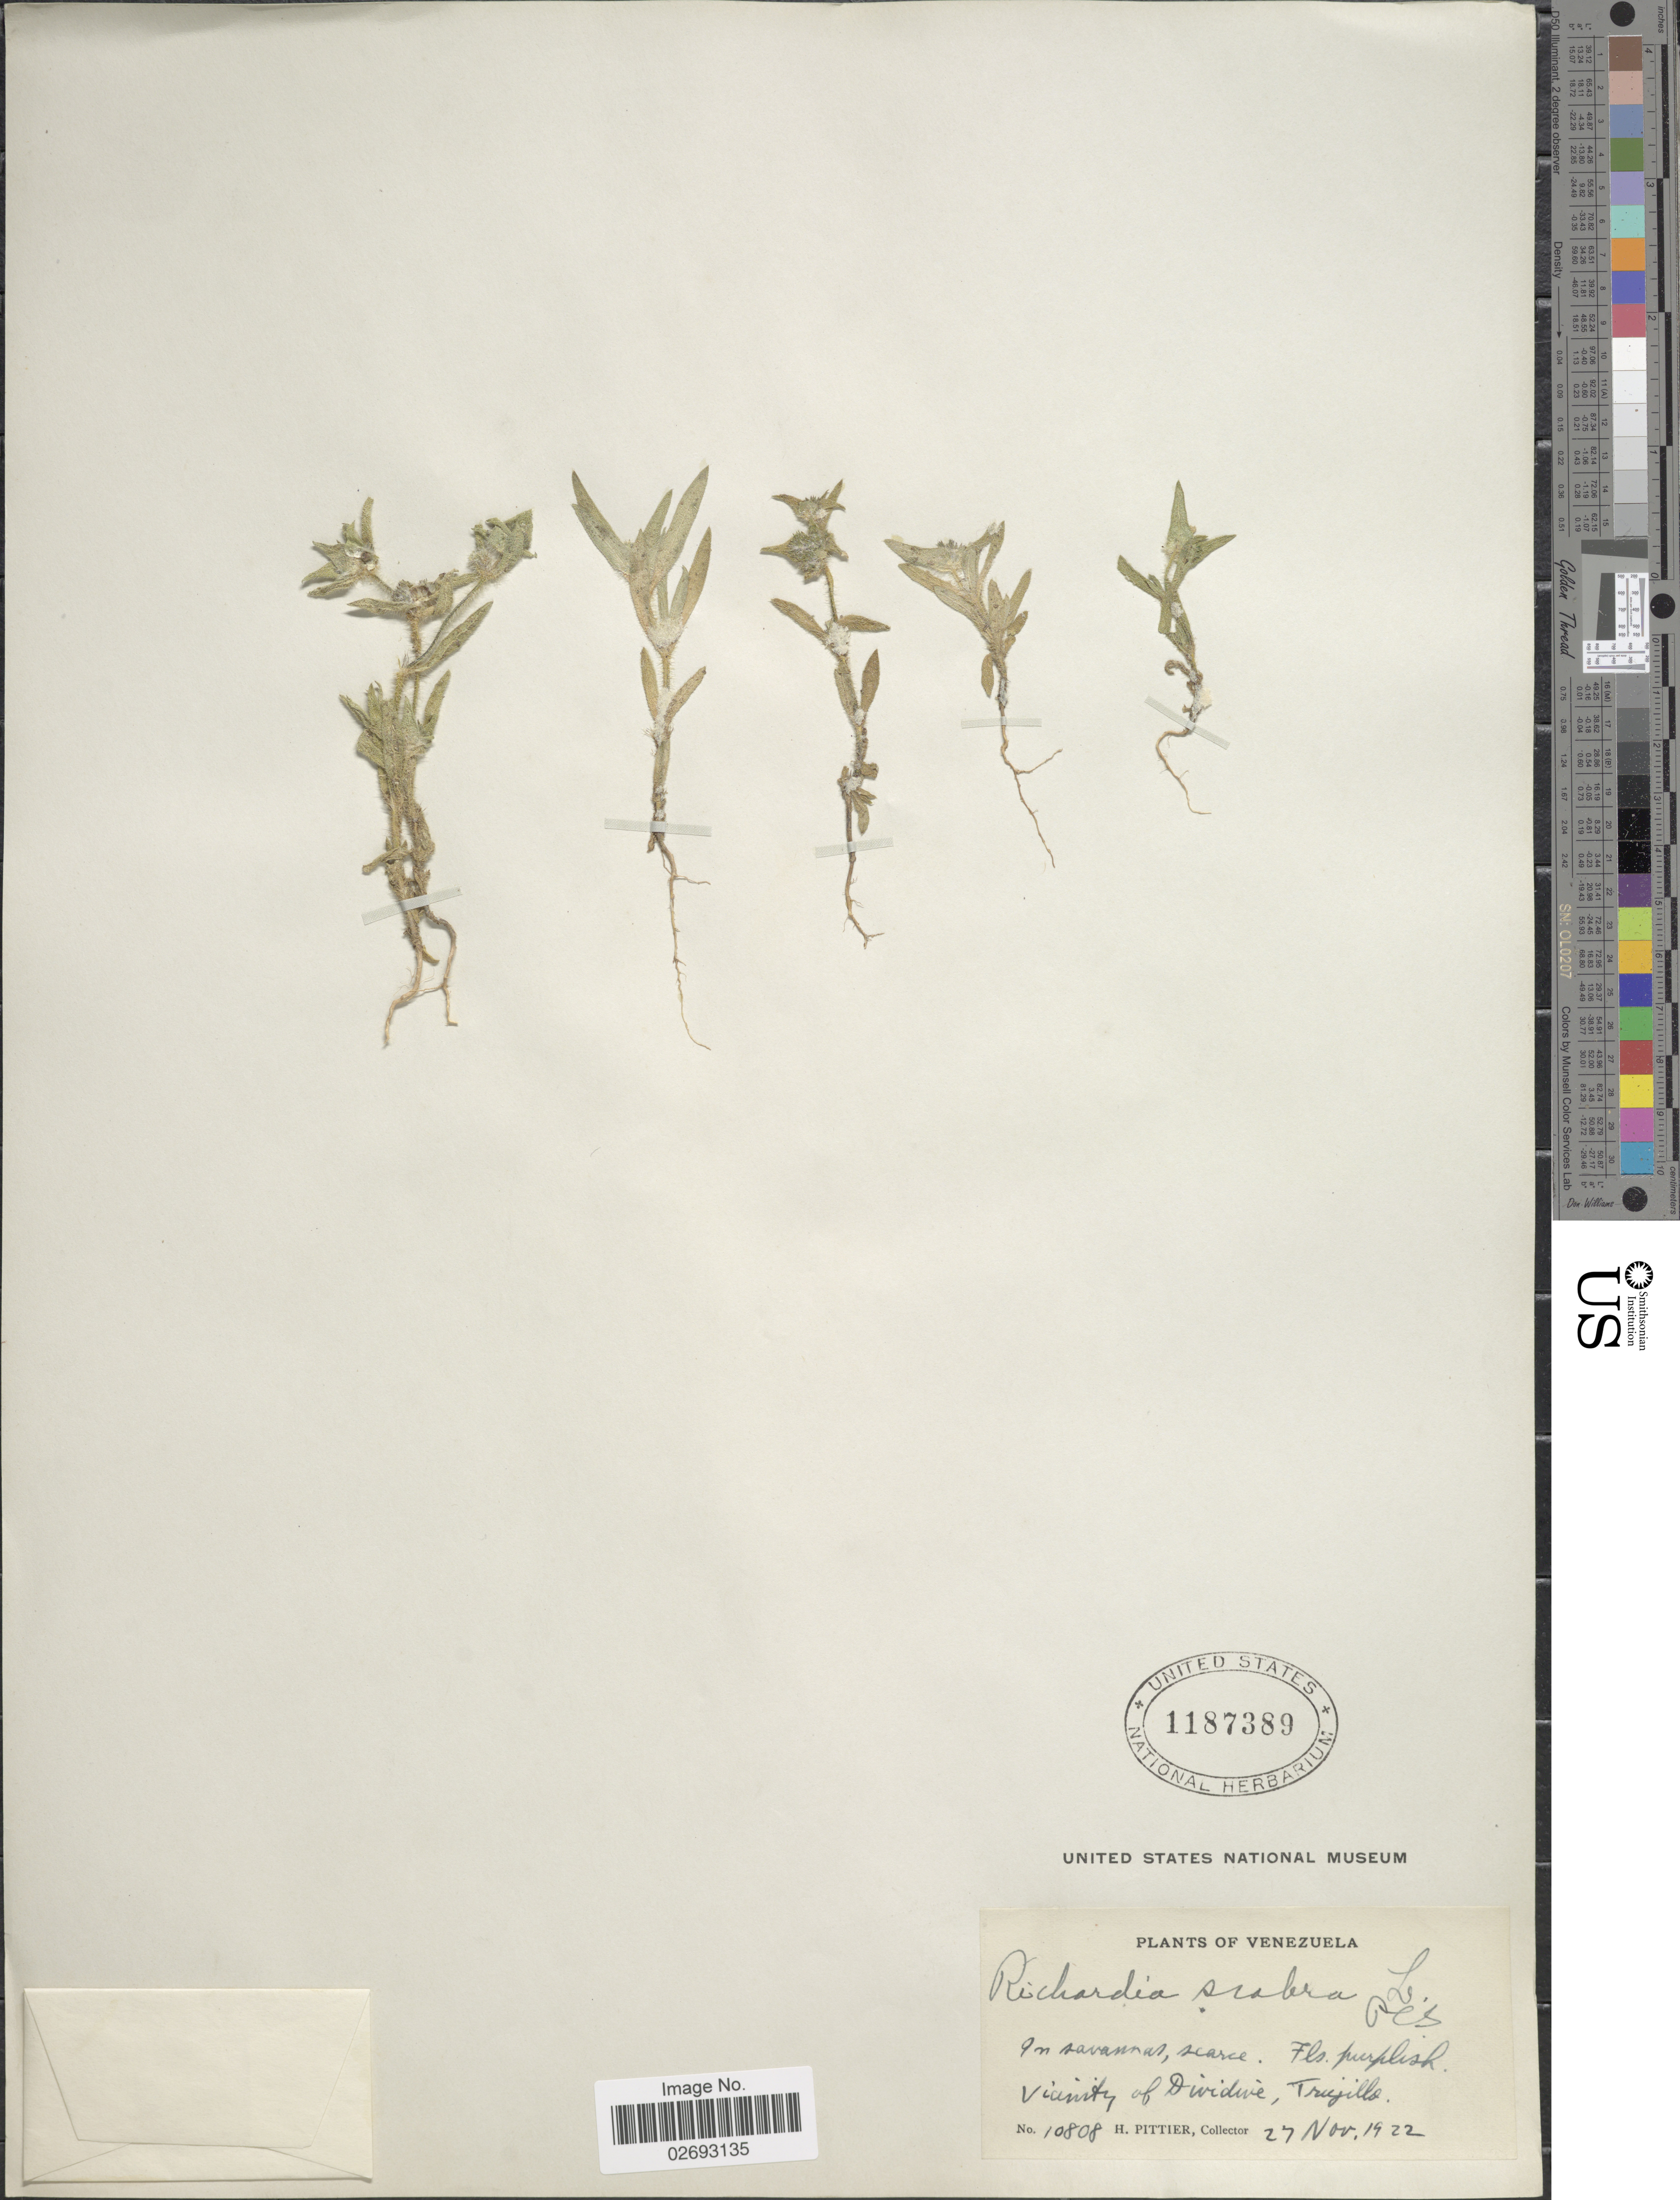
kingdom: Plantae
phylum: Tracheophyta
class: Magnoliopsida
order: Gentianales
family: Rubiaceae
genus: Richardia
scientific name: Richardia scabra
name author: L.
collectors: H. F. Pittier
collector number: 10808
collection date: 1922-11-27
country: Venezuela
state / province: Trujillo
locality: Vicinity of Dividive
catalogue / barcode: US 1187389